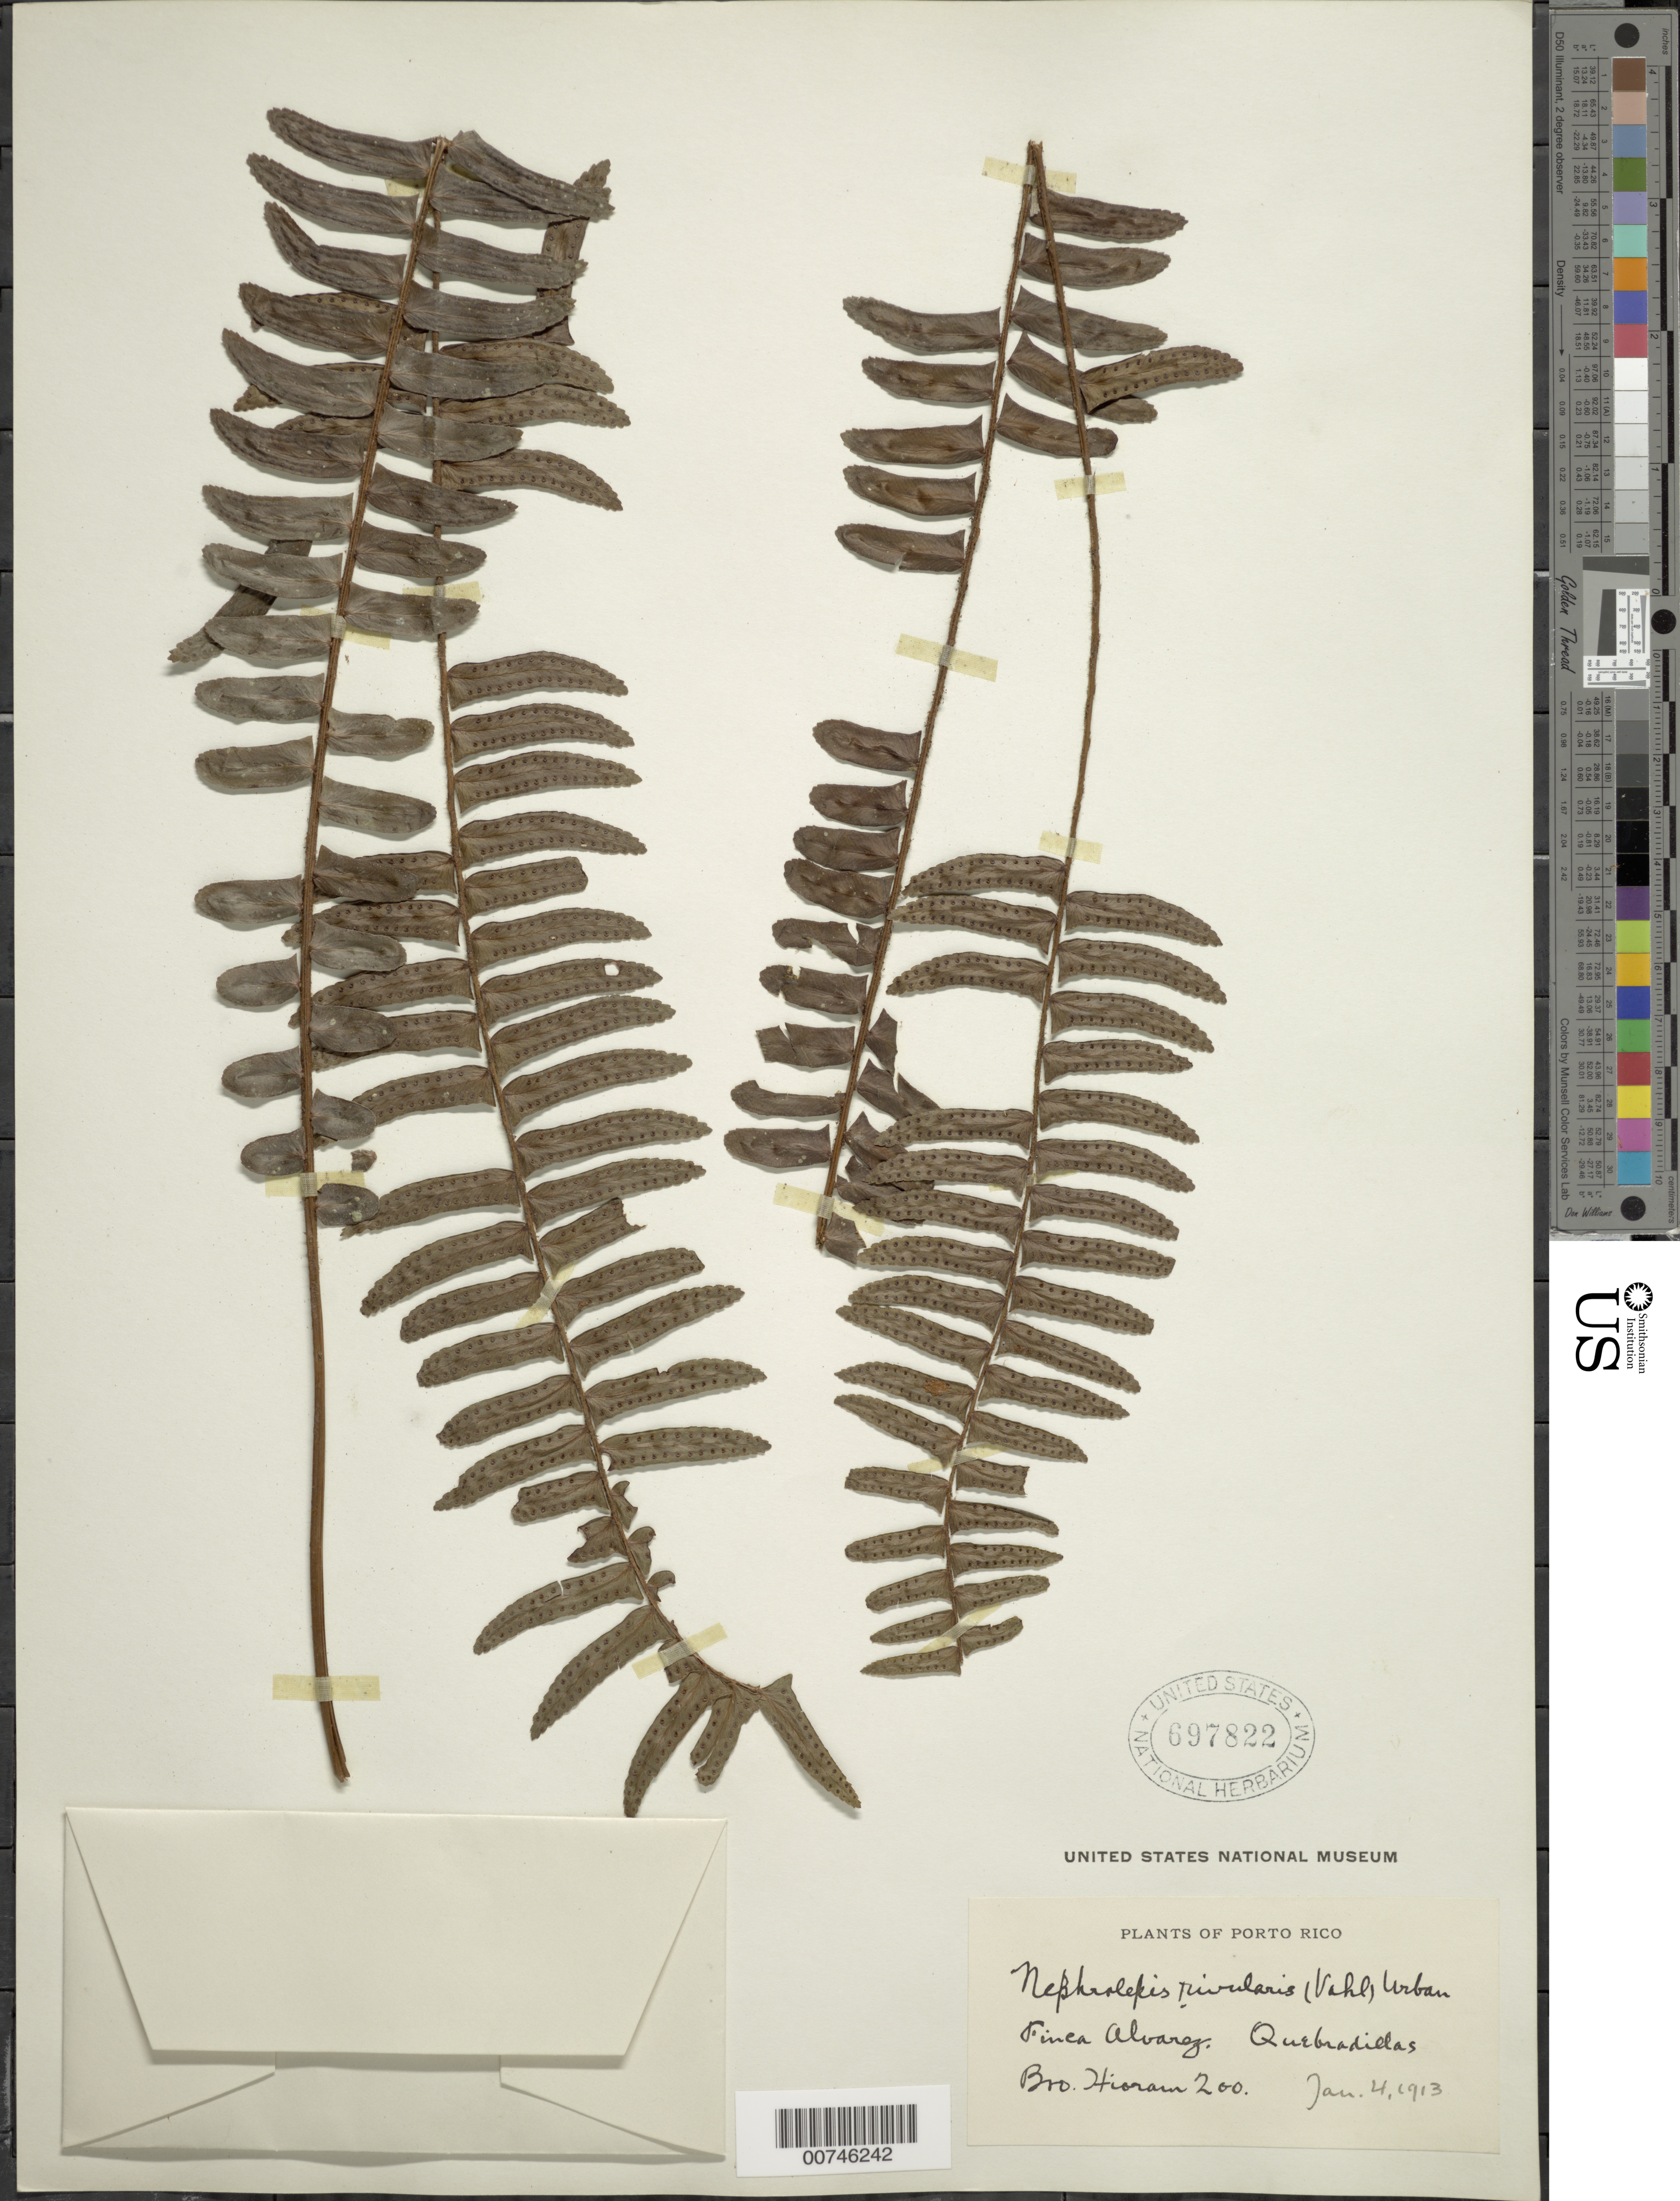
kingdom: Plantae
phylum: Tracheophyta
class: Polypodiopsida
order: Polypodiales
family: Nephrolepidaceae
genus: Nephrolepis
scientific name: Nephrolepis rivularis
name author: (Vahl) Mett. ex Krug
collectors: Bro. Hioram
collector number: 200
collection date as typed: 04 Jan 1913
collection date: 1913-01-04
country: Puerto Rico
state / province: Quebradillas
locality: Finca Alvarez, Quebradillas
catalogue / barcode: US 697822